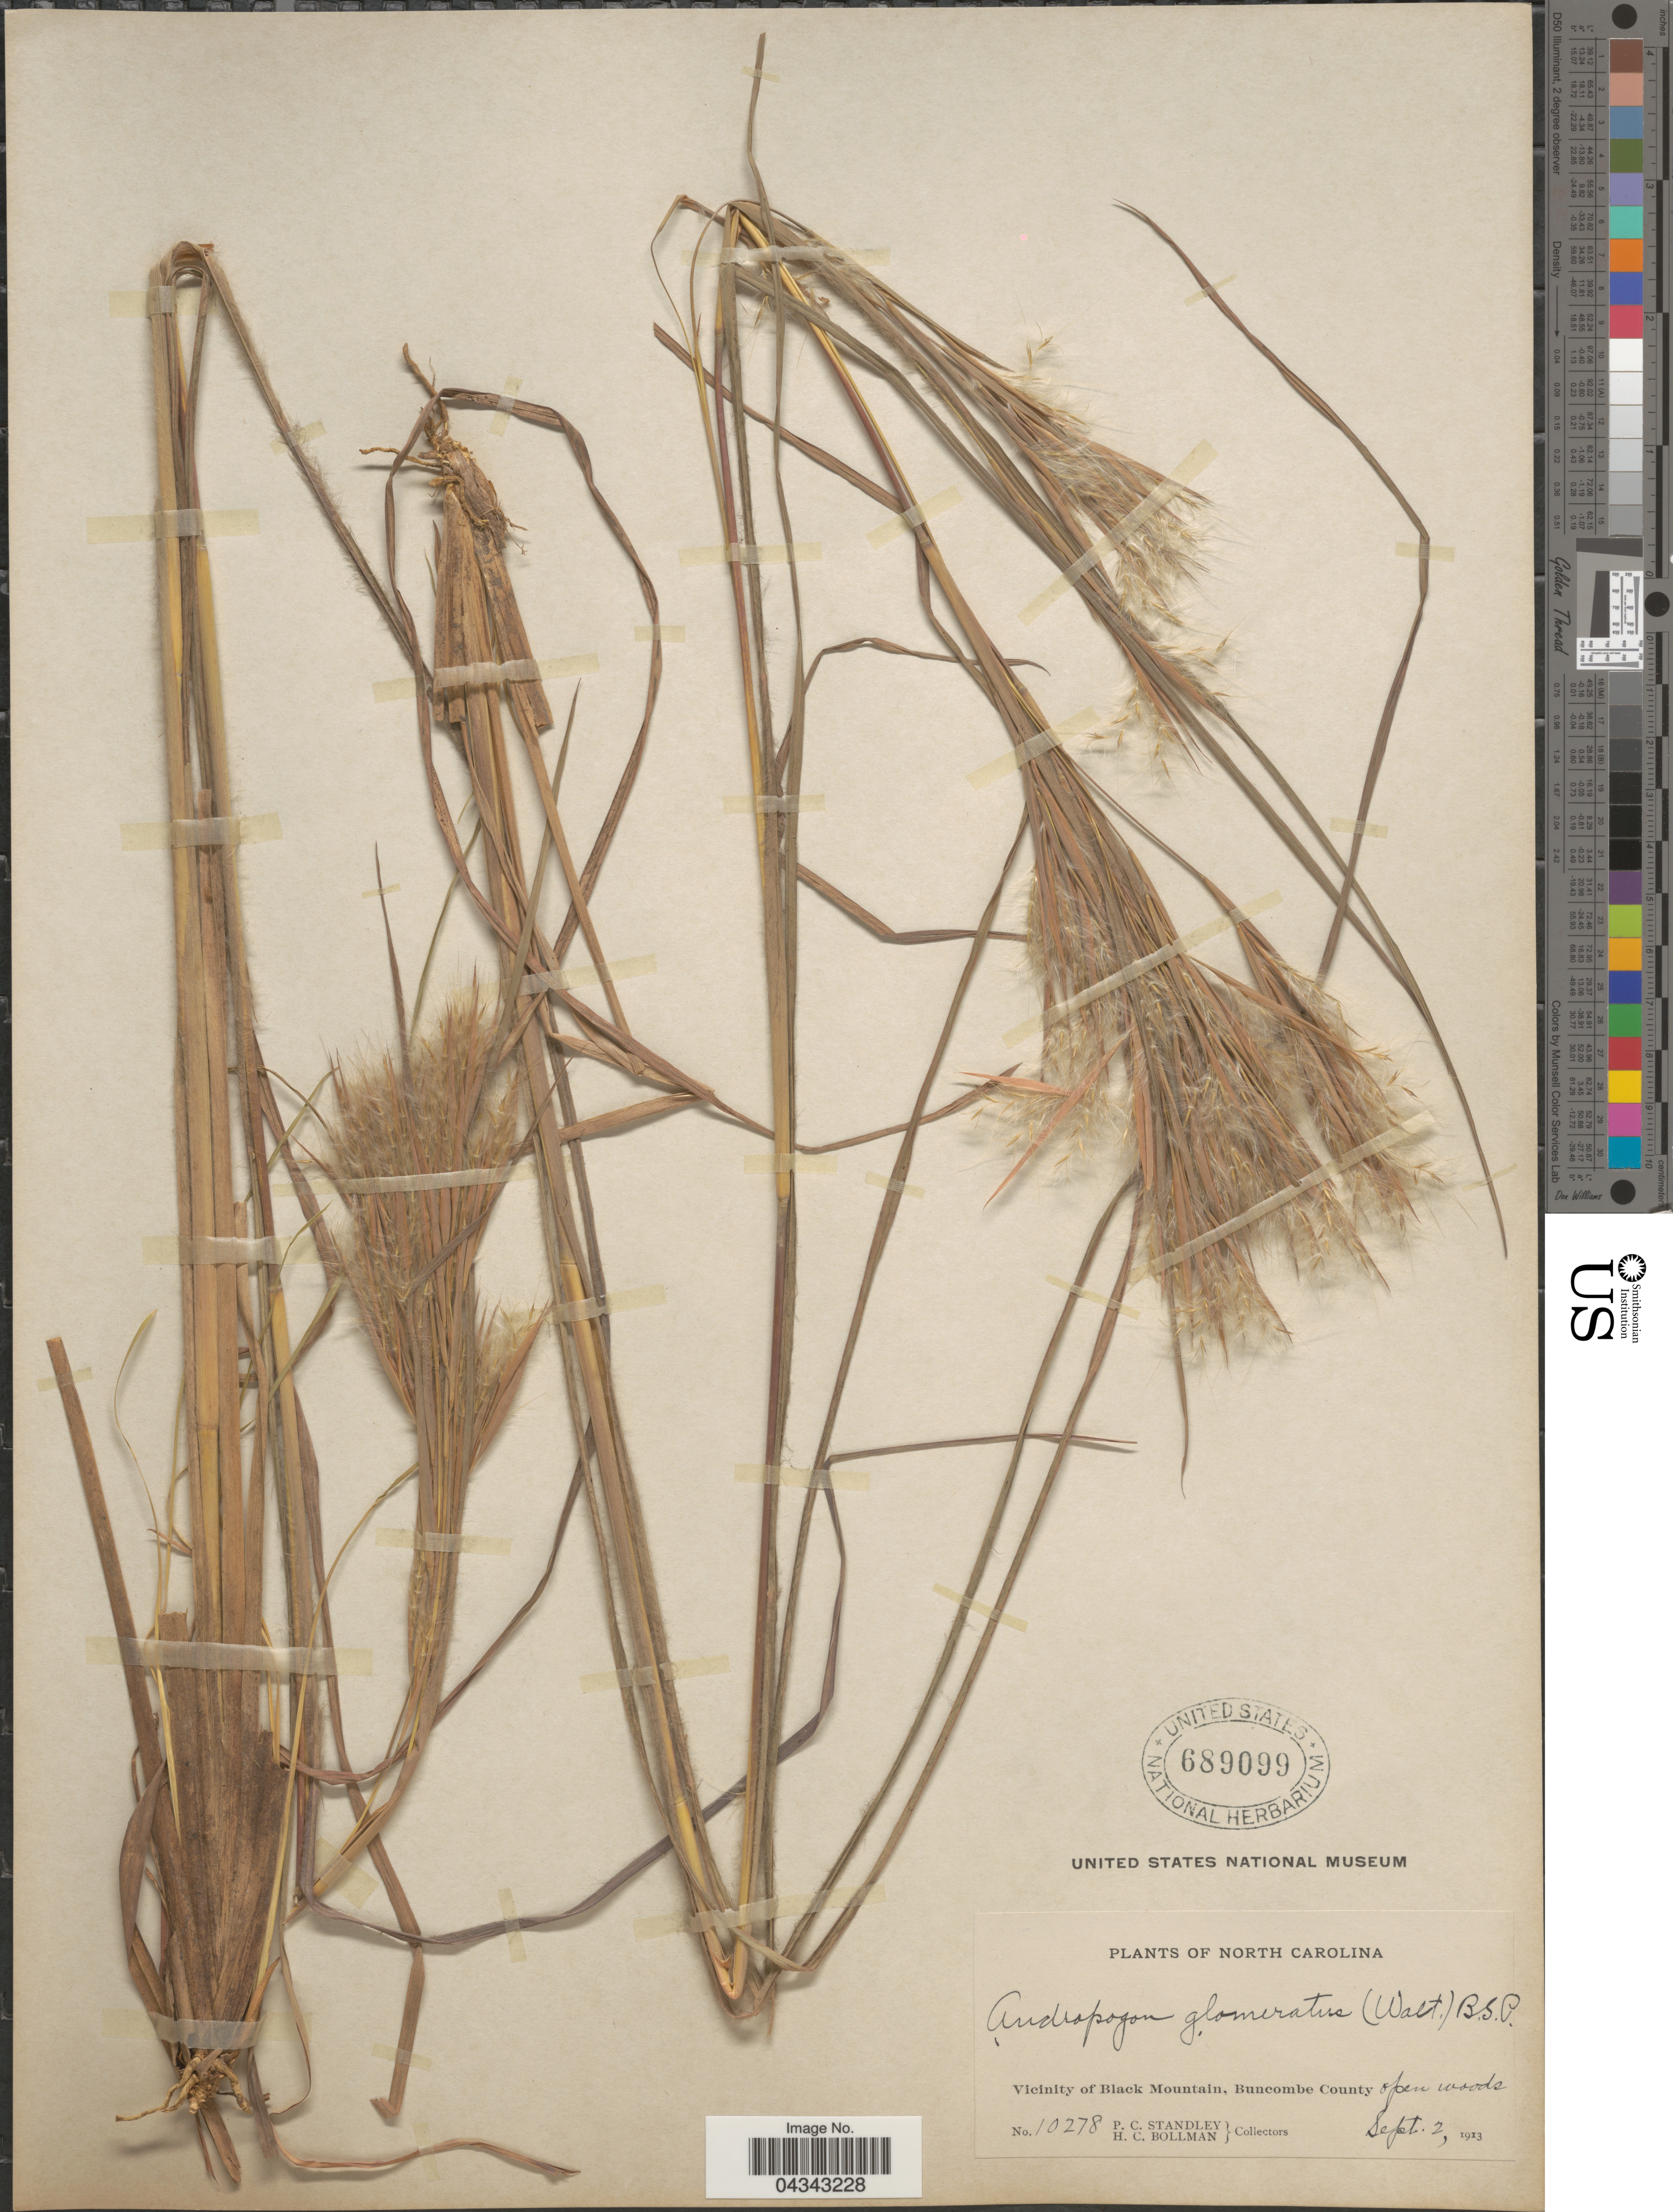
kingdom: Plantae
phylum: Tracheophyta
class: Liliopsida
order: Poales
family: Poaceae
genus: Andropogon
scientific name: Andropogon glomeratus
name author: (Walter) Britton, Stearns & Poggenb.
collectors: P. C. Standley & H. C. Bollman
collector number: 10278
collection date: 1913-09-02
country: United States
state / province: North Carolina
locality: Vicinity of Black Mountain, Buncombe County.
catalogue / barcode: US 689099